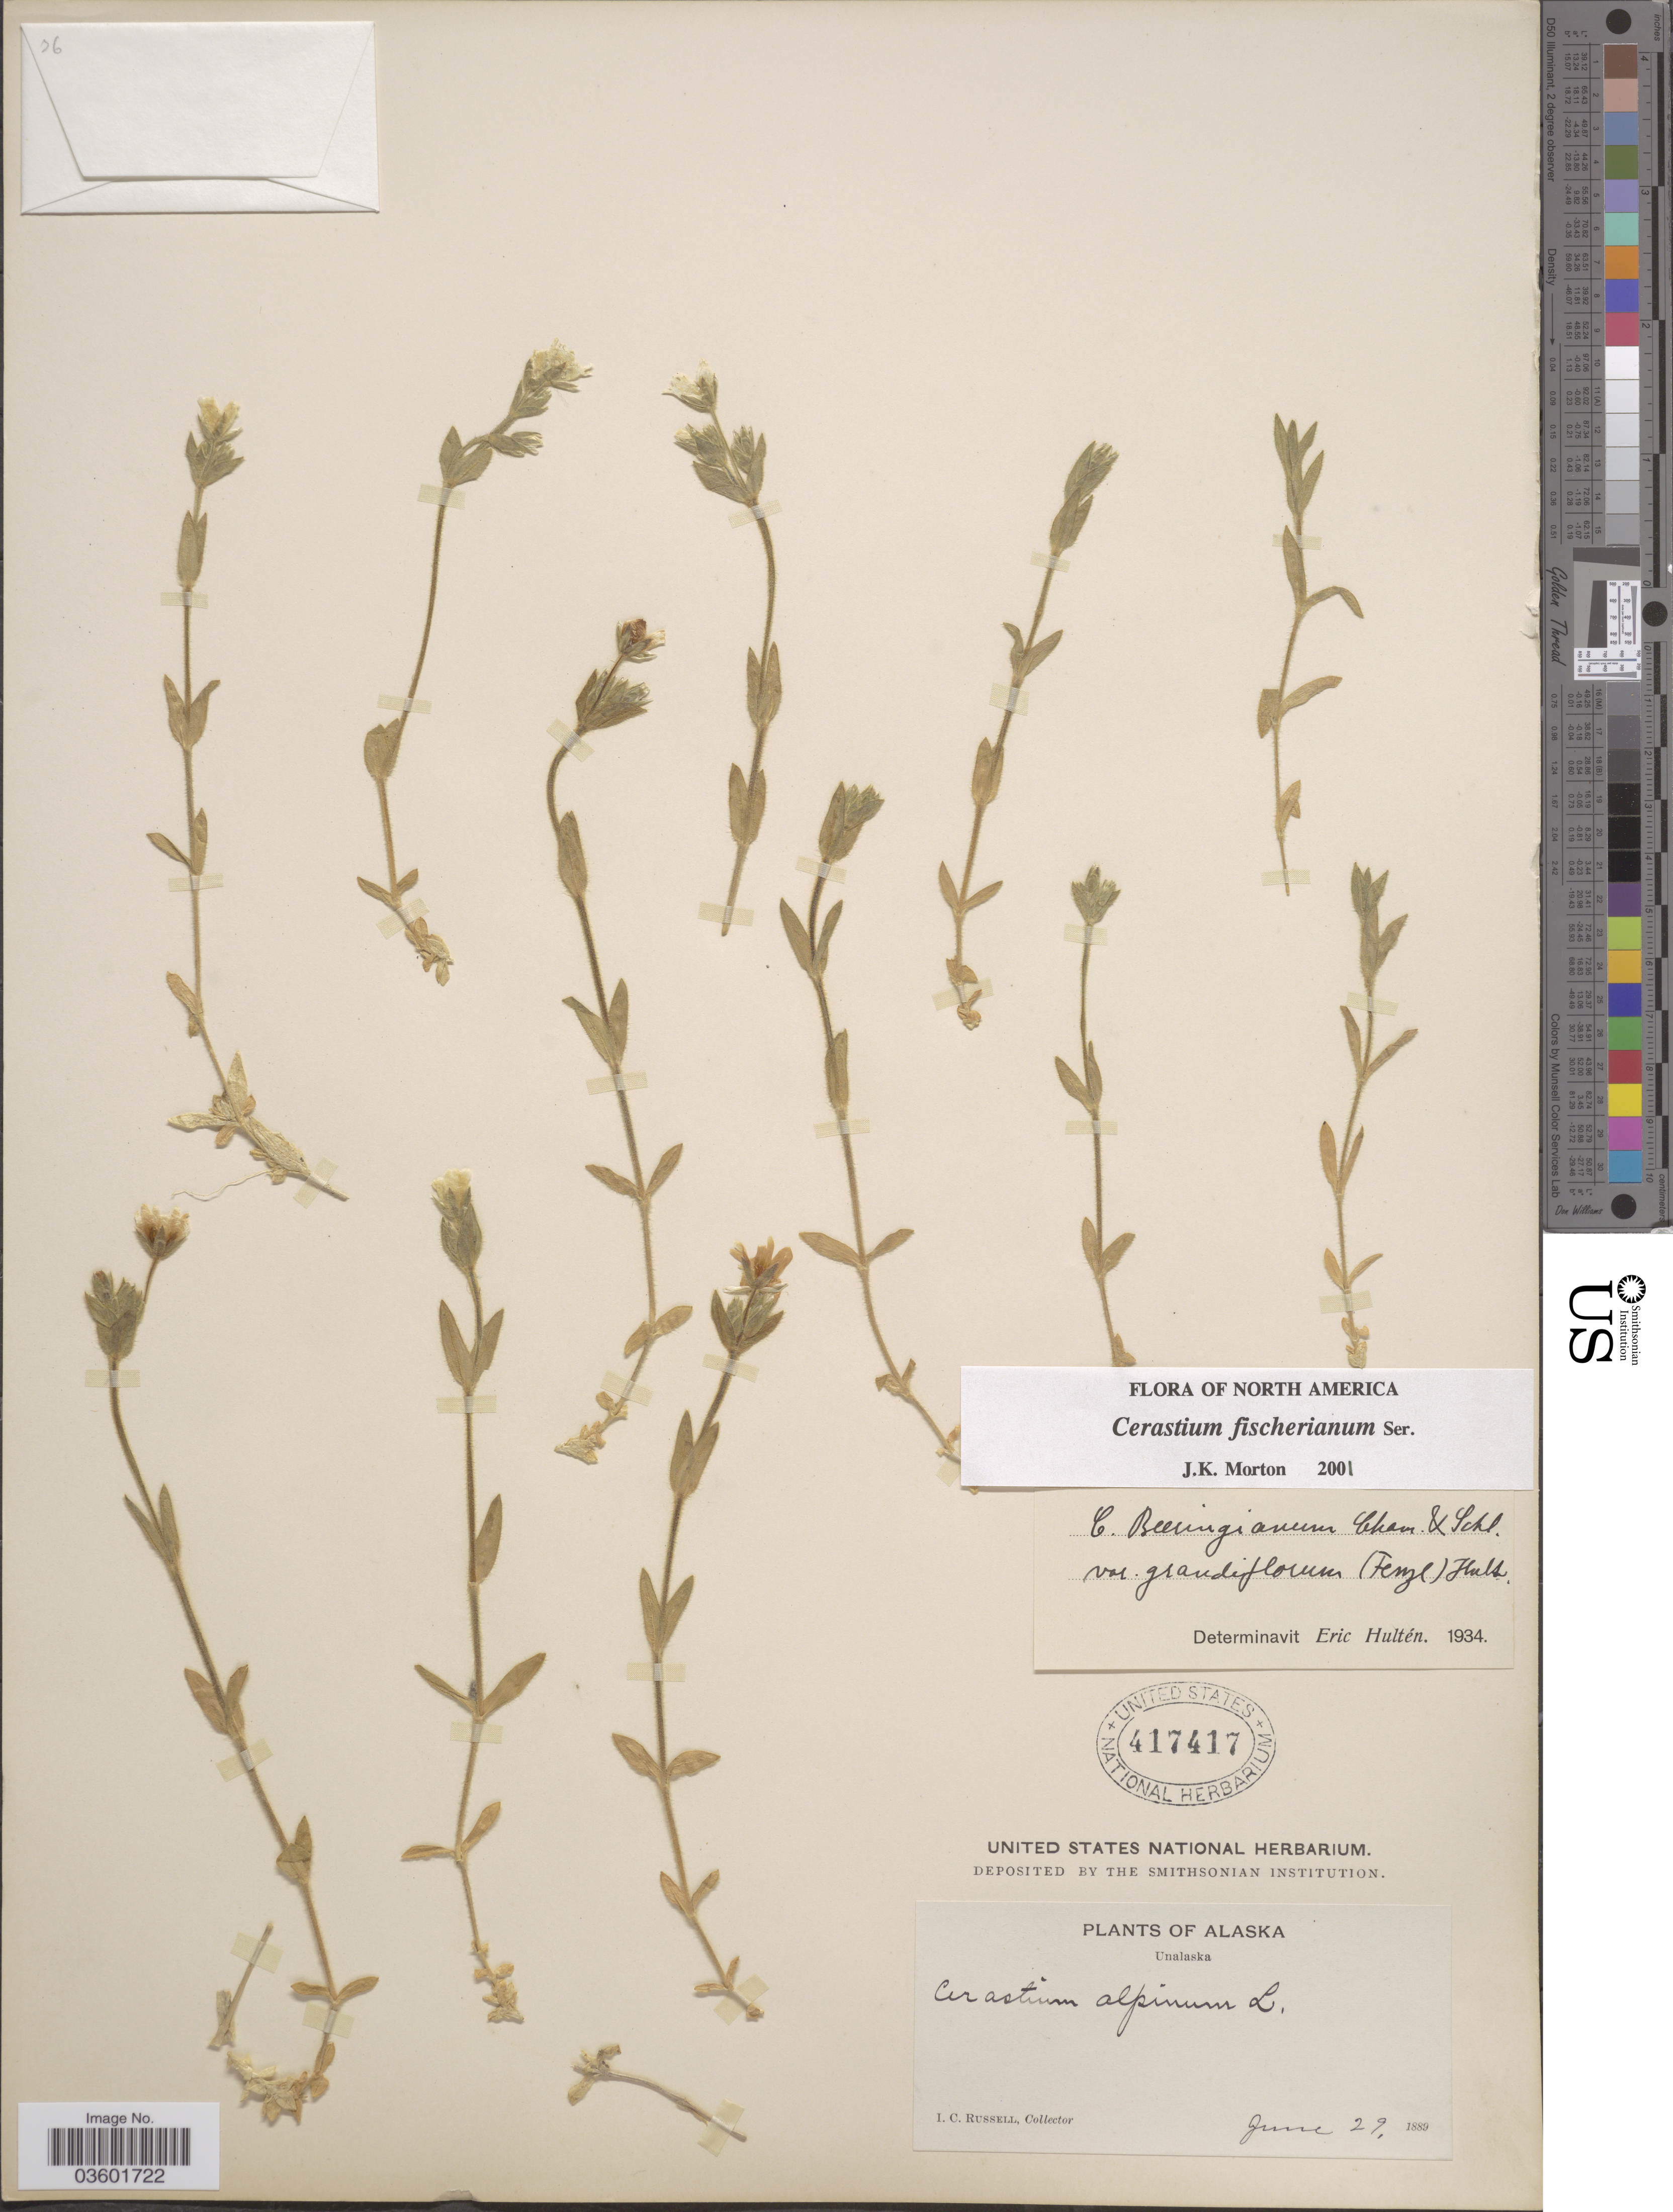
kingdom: Plantae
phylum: Tracheophyta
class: Magnoliopsida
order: Caryophyllales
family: Caryophyllaceae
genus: Cerastium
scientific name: Cerastium fischerianum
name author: Ser.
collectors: I. C. Russell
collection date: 1889-06-29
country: United States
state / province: Alaska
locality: Unalaska.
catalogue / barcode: US 417417